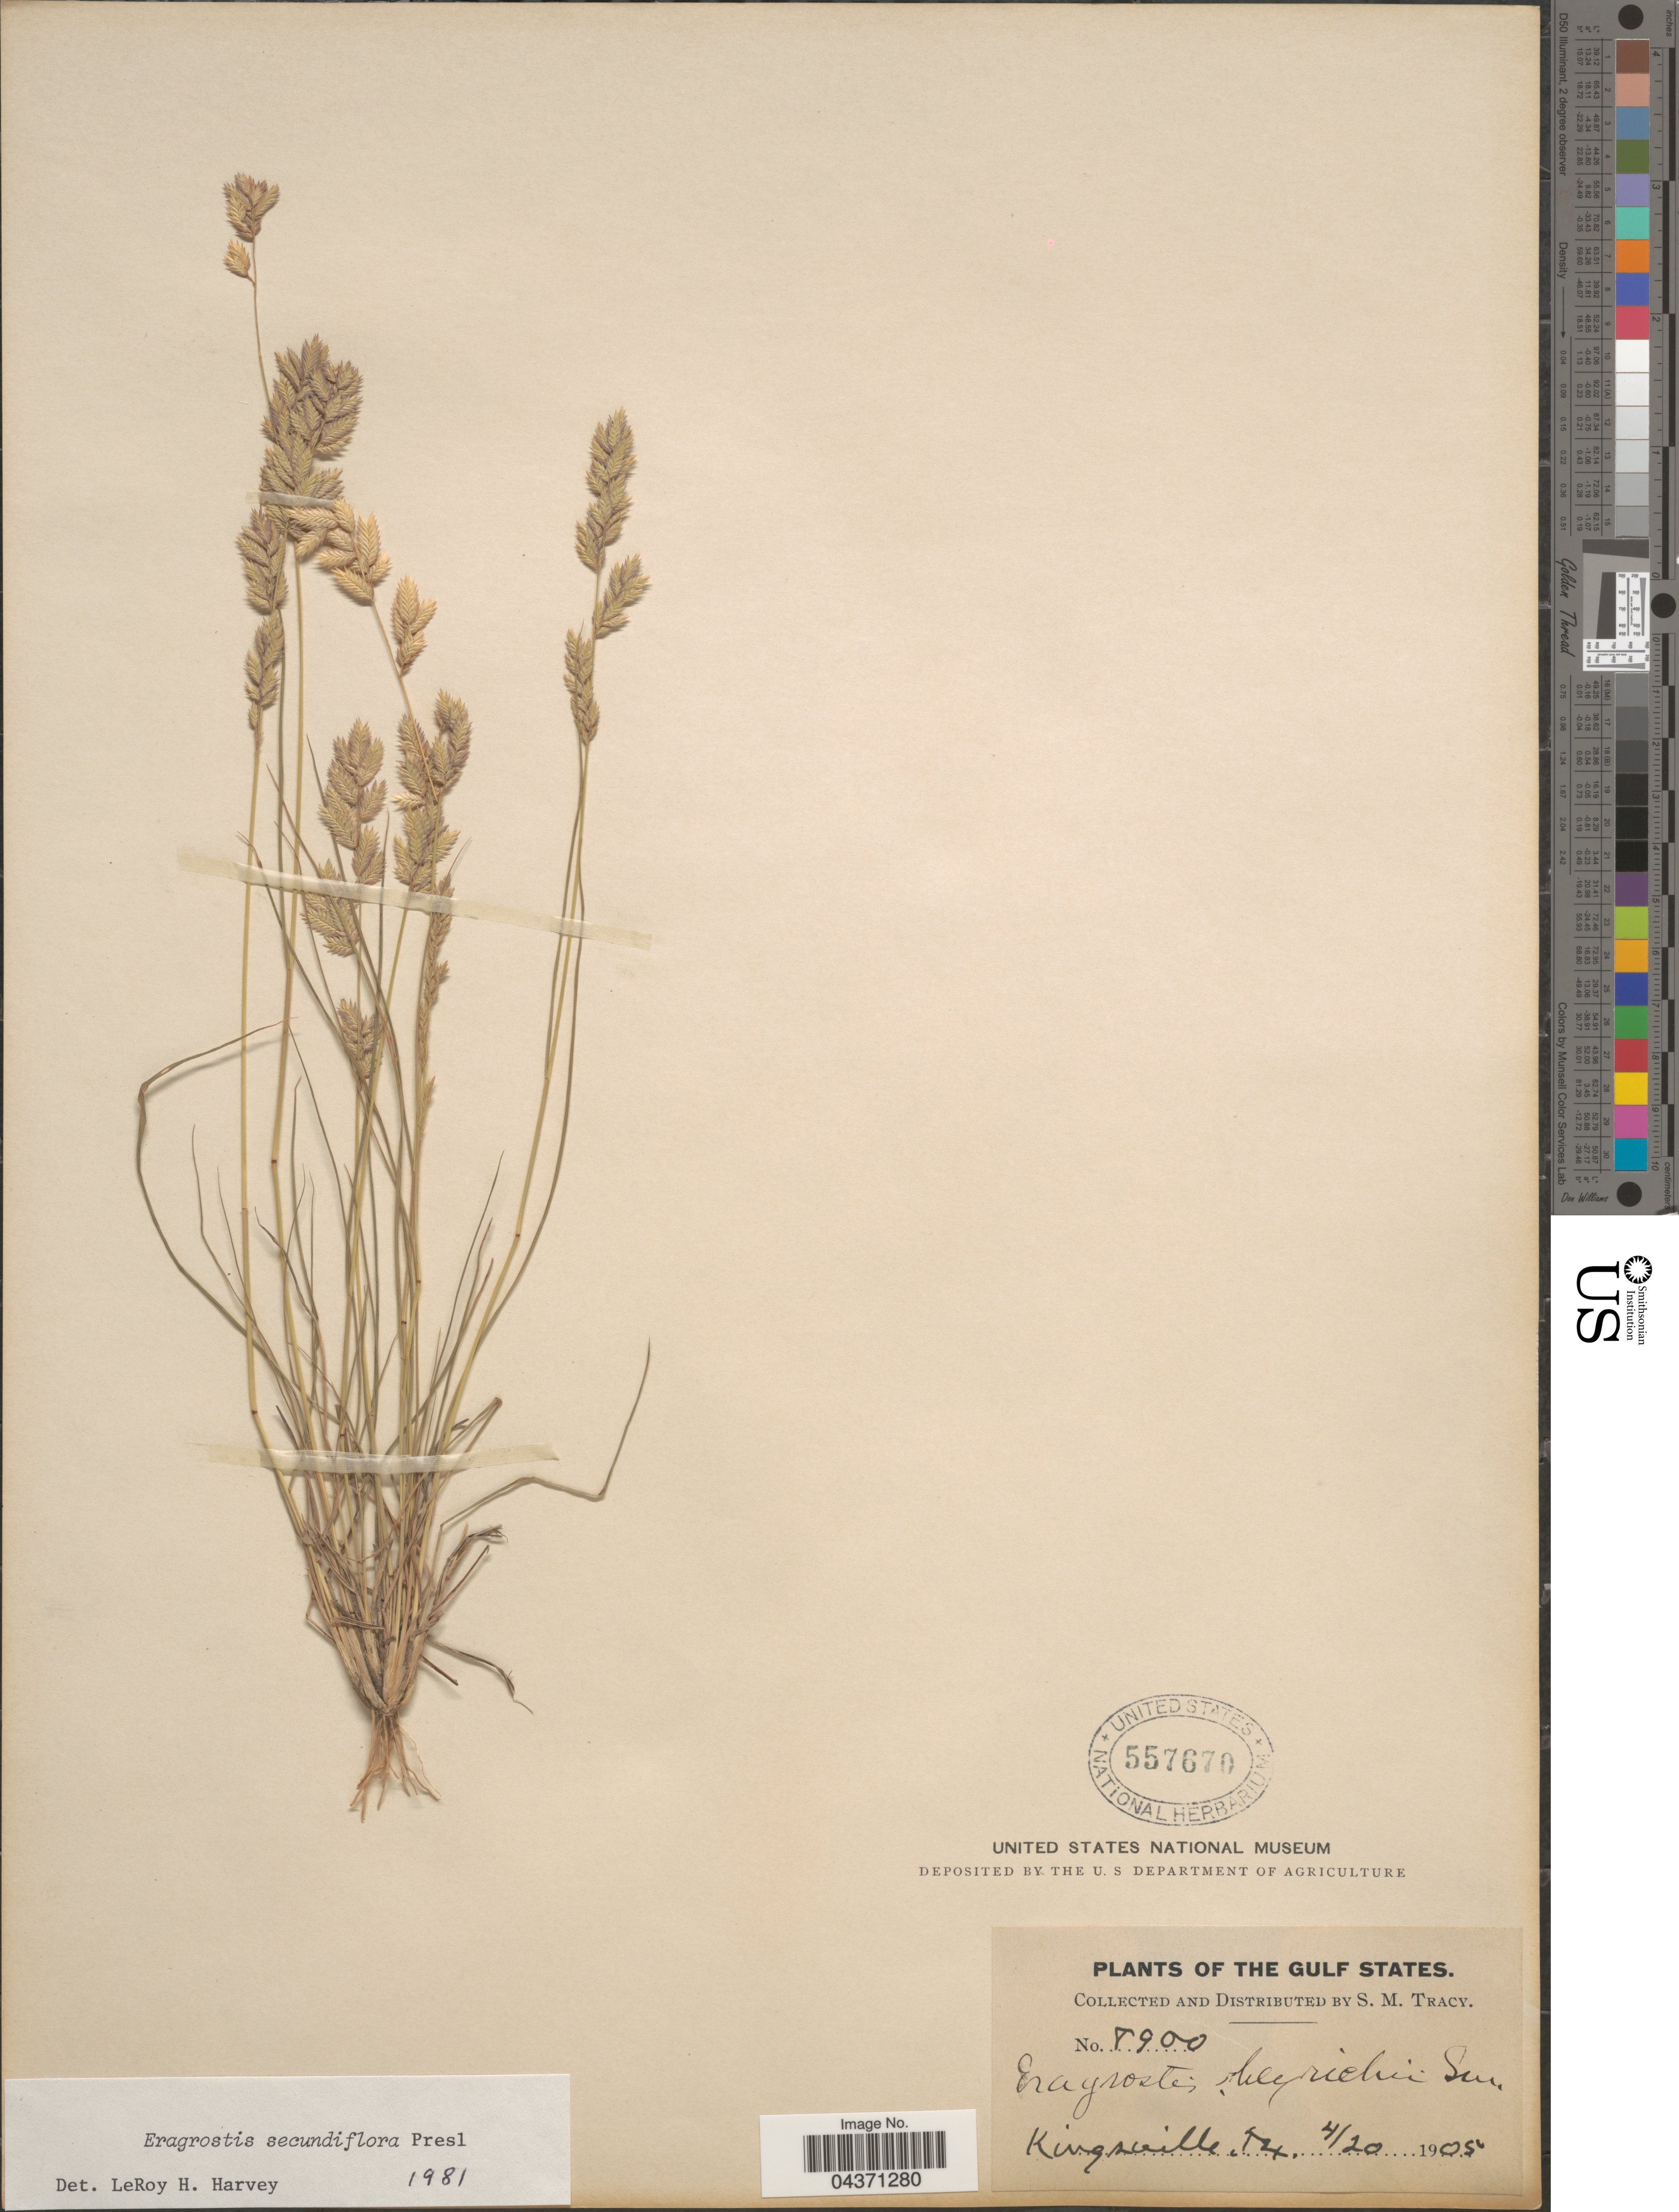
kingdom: Plantae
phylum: Tracheophyta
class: Liliopsida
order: Poales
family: Poaceae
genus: Eragrostis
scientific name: Eragrostis secundiflora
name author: J. Presl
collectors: S. M. Tracy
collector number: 8900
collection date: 1905-04-20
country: United States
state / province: Texas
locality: The Gulf States. Kingsville.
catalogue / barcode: US 557670